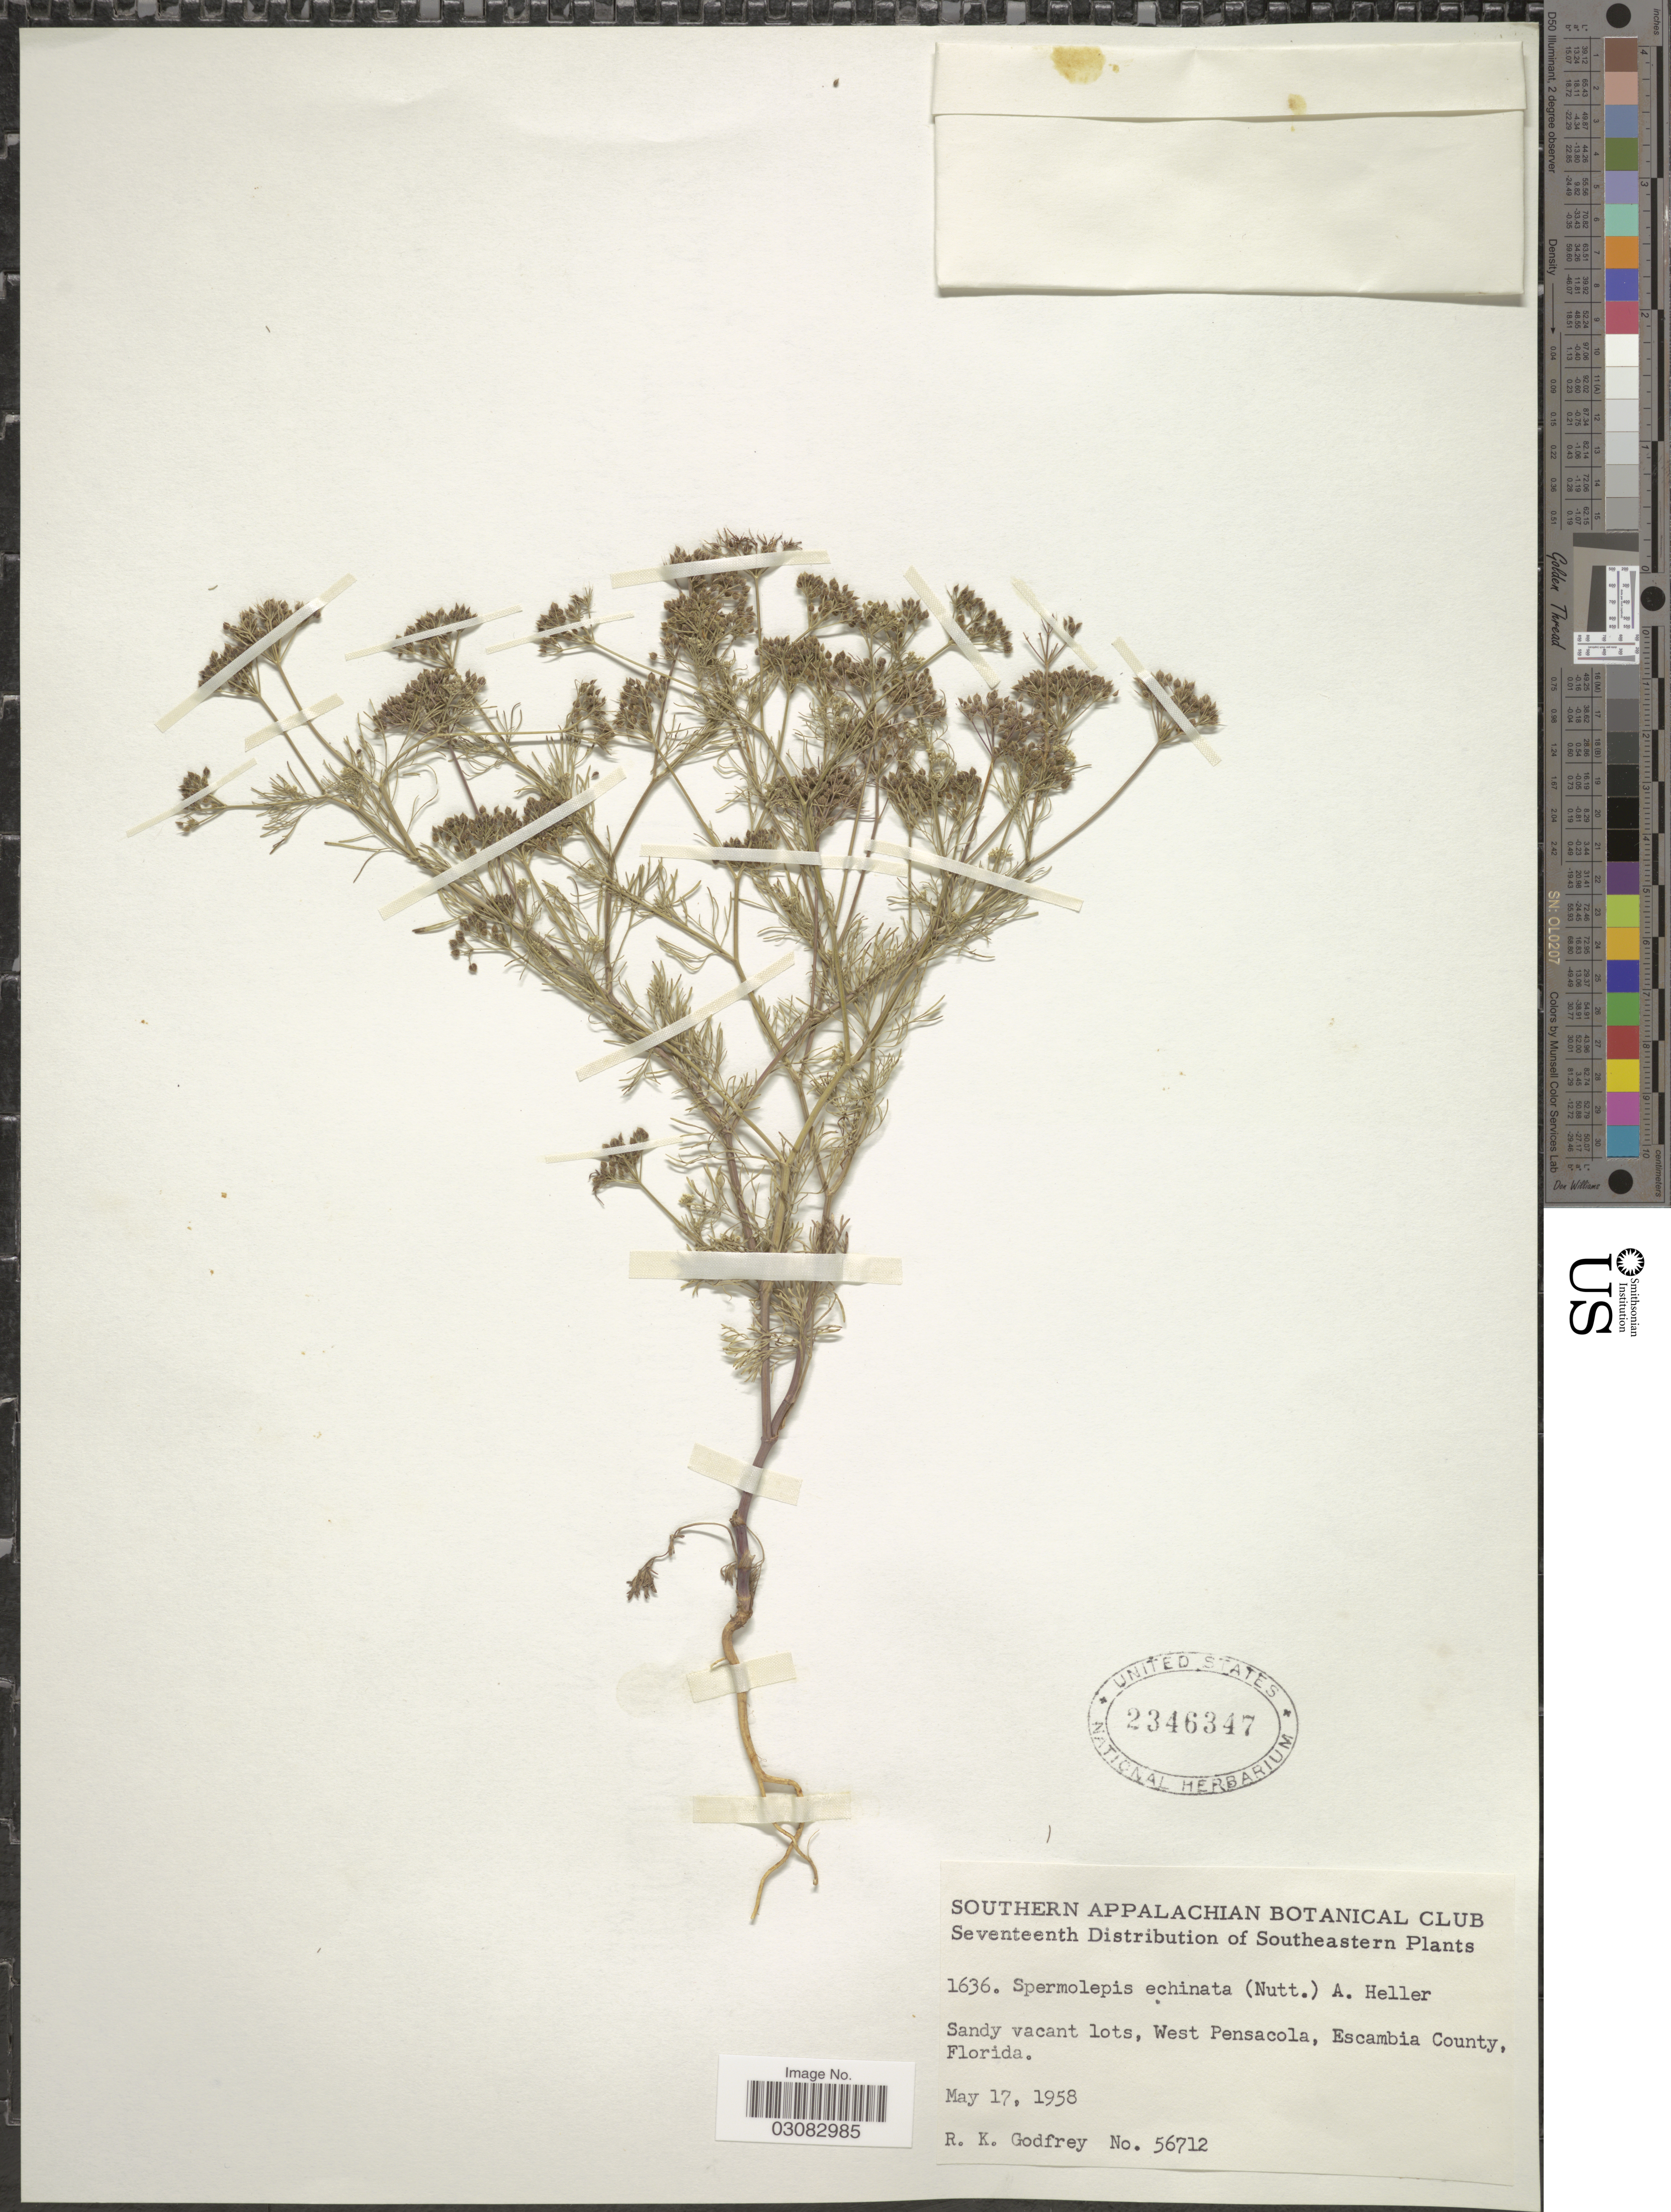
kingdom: Plantae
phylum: Tracheophyta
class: Magnoliopsida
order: Apiales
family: Apiaceae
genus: Spermolepis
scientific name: Spermolepis divaricata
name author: (Walter) Raf.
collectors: R. K. Godfrey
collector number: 56712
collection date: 1958-05-17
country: United States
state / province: Florida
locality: Southern Appalachian, Sandy vacant lots, West Pensacola, Escambia County, Florida.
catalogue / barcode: US 2346347